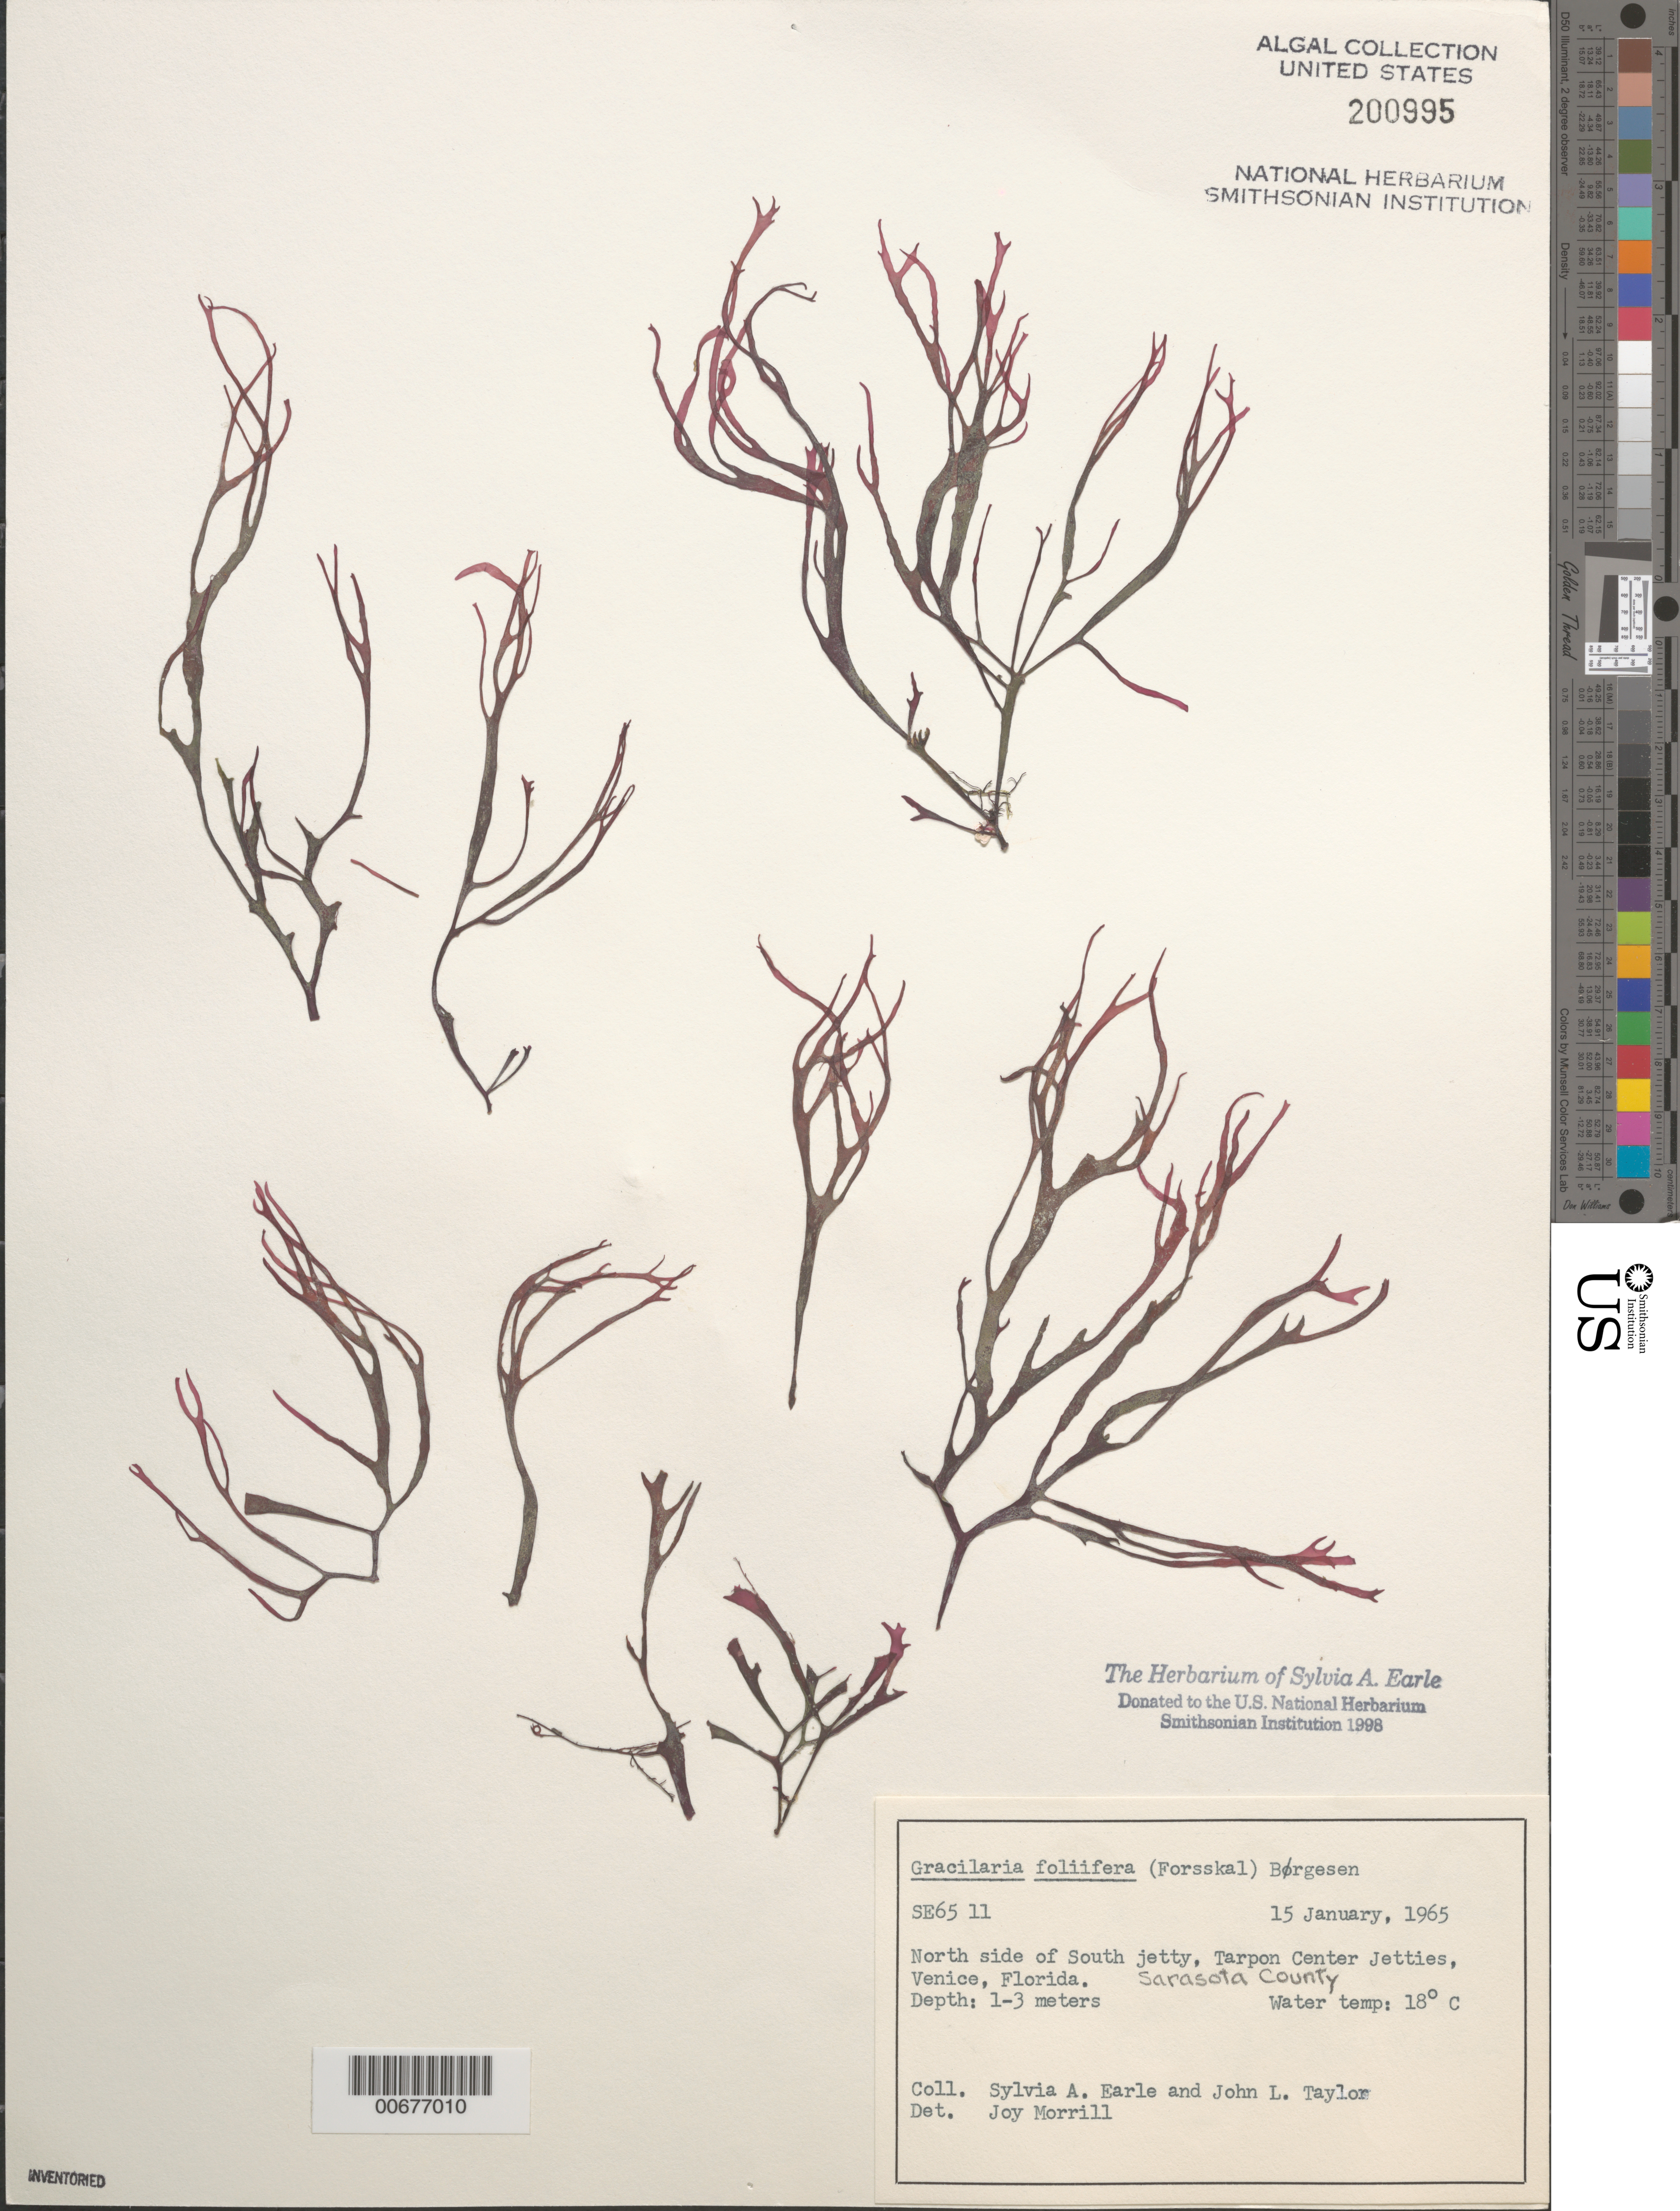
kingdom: Plantae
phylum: Rhodophyta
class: Florideophyceae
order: Gracilariales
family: Gracilariaceae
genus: Gracilaria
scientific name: Gracilaria foliifera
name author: (Forssk.) Børgesen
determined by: Morrill, J.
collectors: S. A. Earle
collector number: SE 6511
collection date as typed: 15 Jan 1965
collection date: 1965-01-15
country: United States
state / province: Florida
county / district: Sarasota County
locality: Tarpon Center jetty, Venice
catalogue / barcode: US 200995